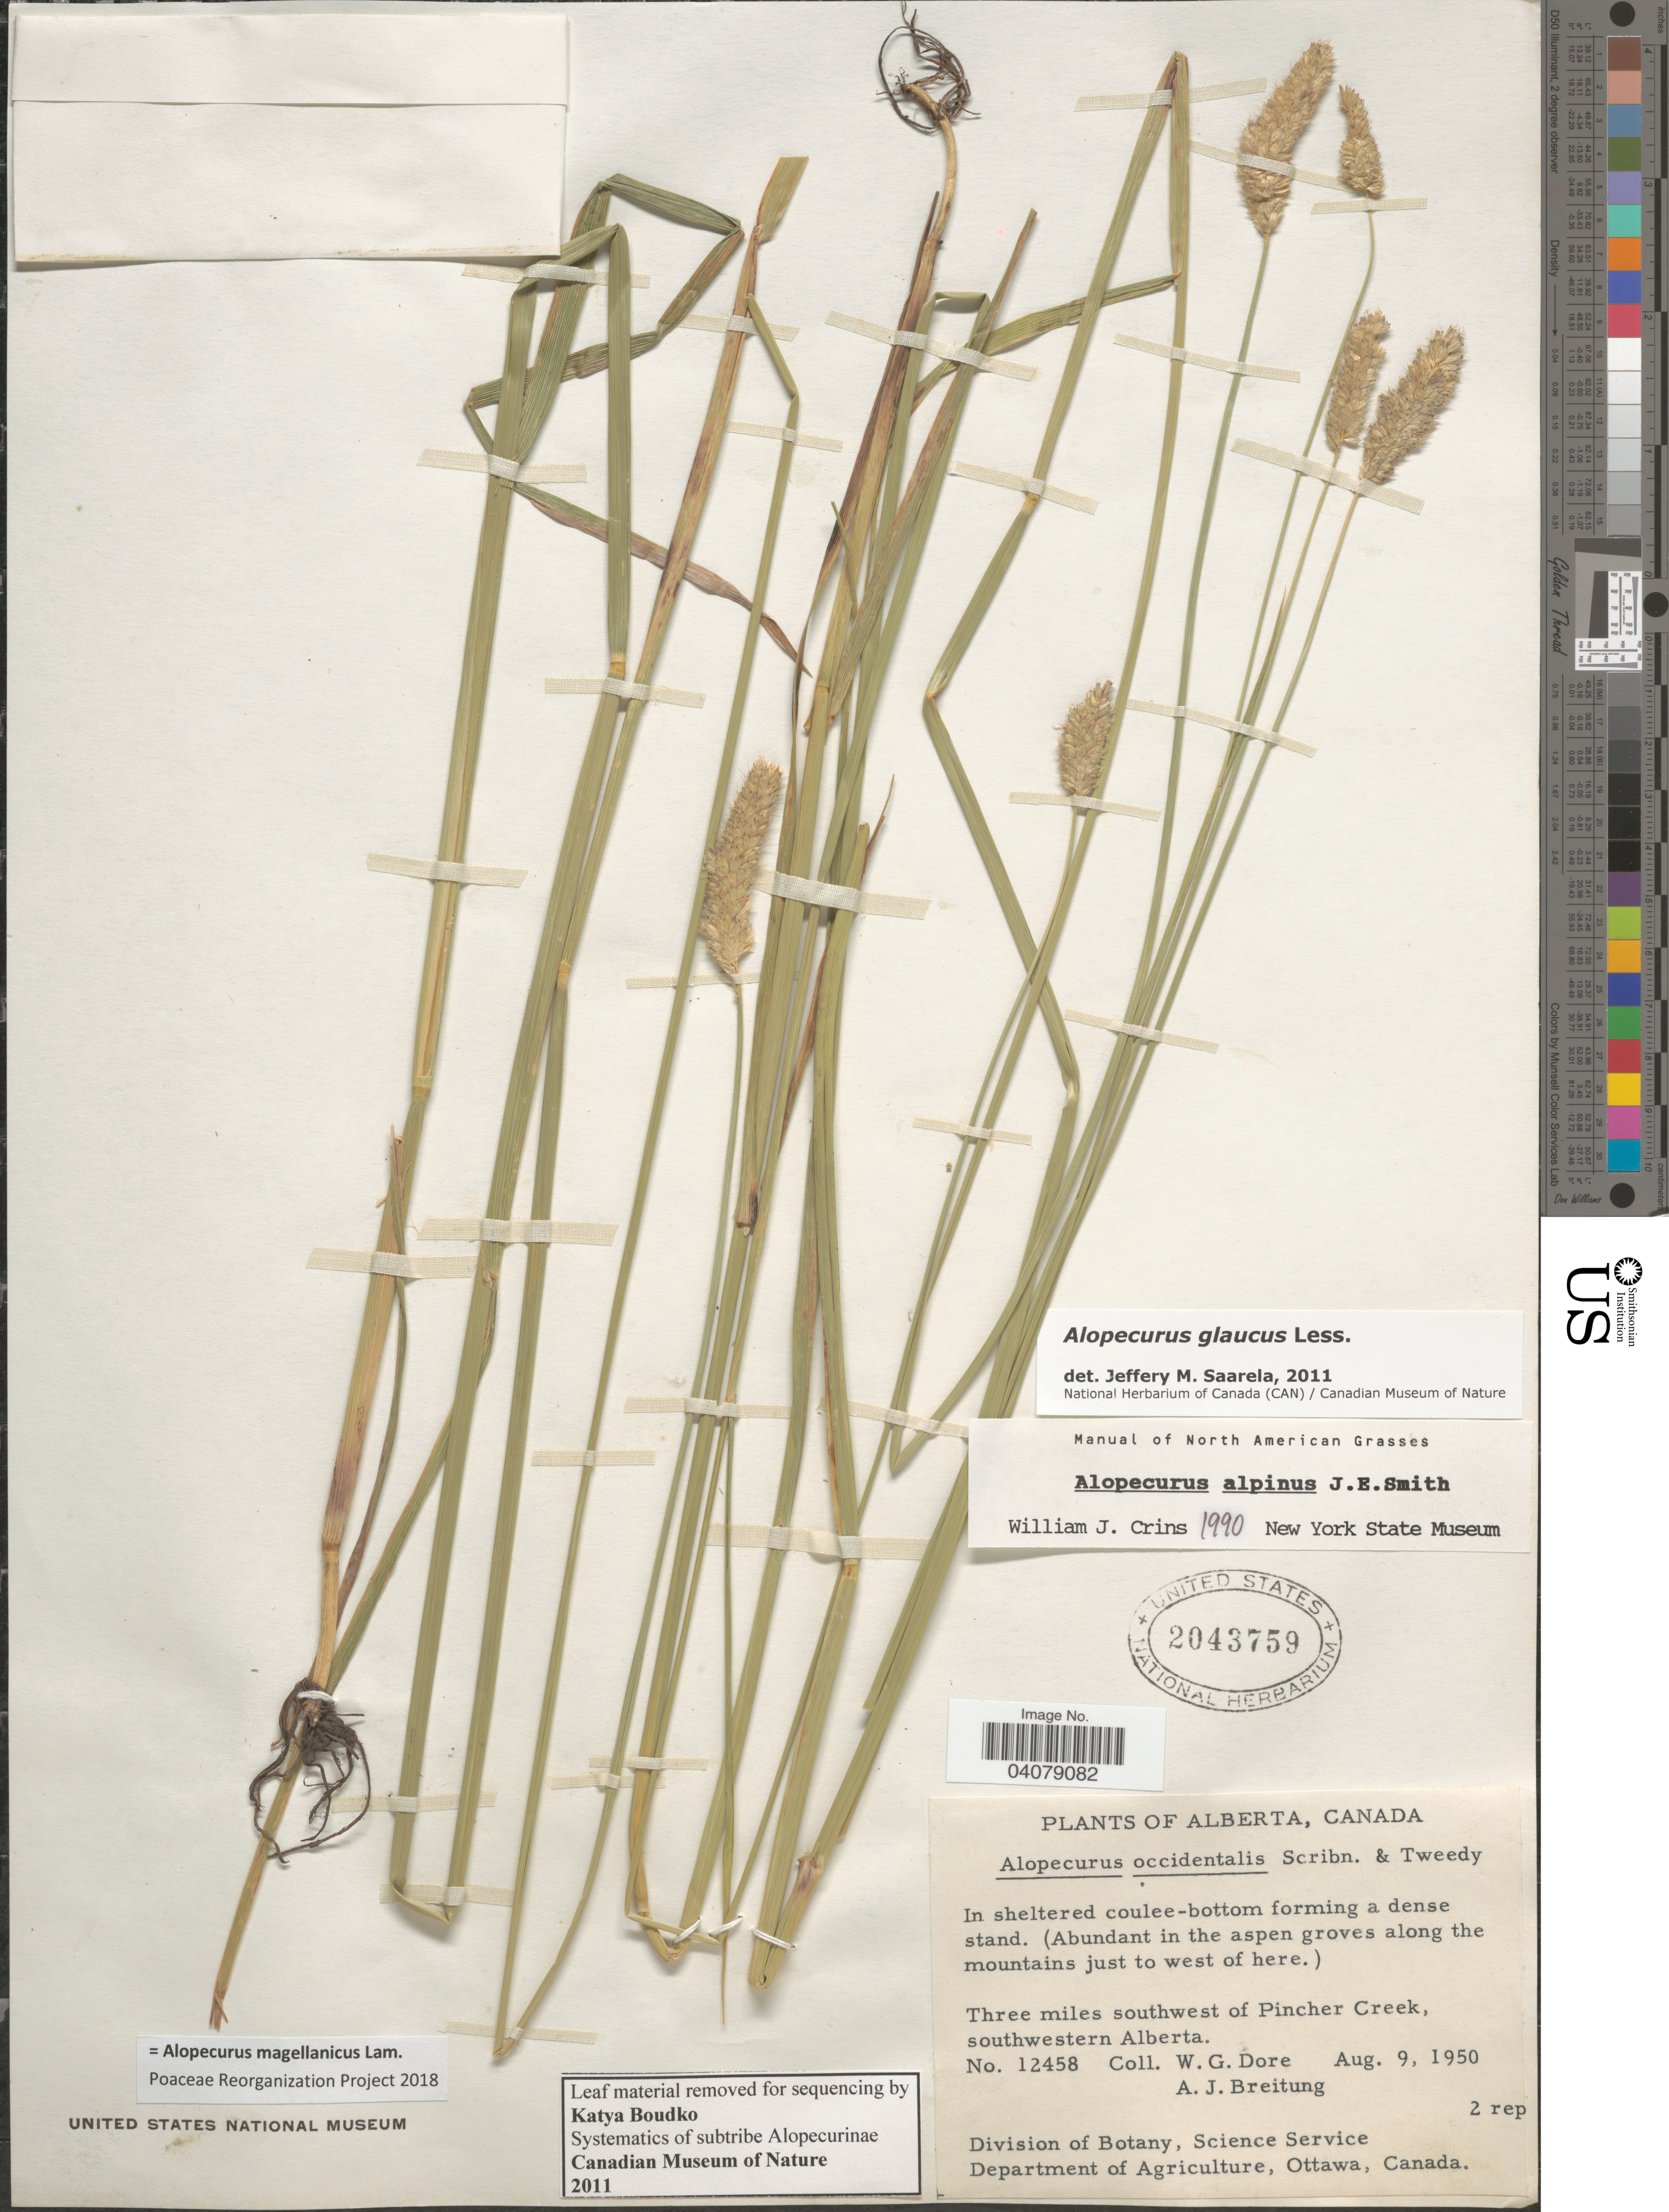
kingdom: Plantae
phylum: Tracheophyta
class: Liliopsida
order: Poales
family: Poaceae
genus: Alopecurus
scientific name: Alopecurus magellanicus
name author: Lam.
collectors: W. Dore & A. Breitung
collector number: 12458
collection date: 1950-08-09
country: Canada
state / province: Alberta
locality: In sheltered coulee-bottom forming a dense stand. (Abundant in the aspen grove along the mountains just to west of here.). Three miles southwest of Pincher Creek, southwestern Alberta.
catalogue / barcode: US 2043759